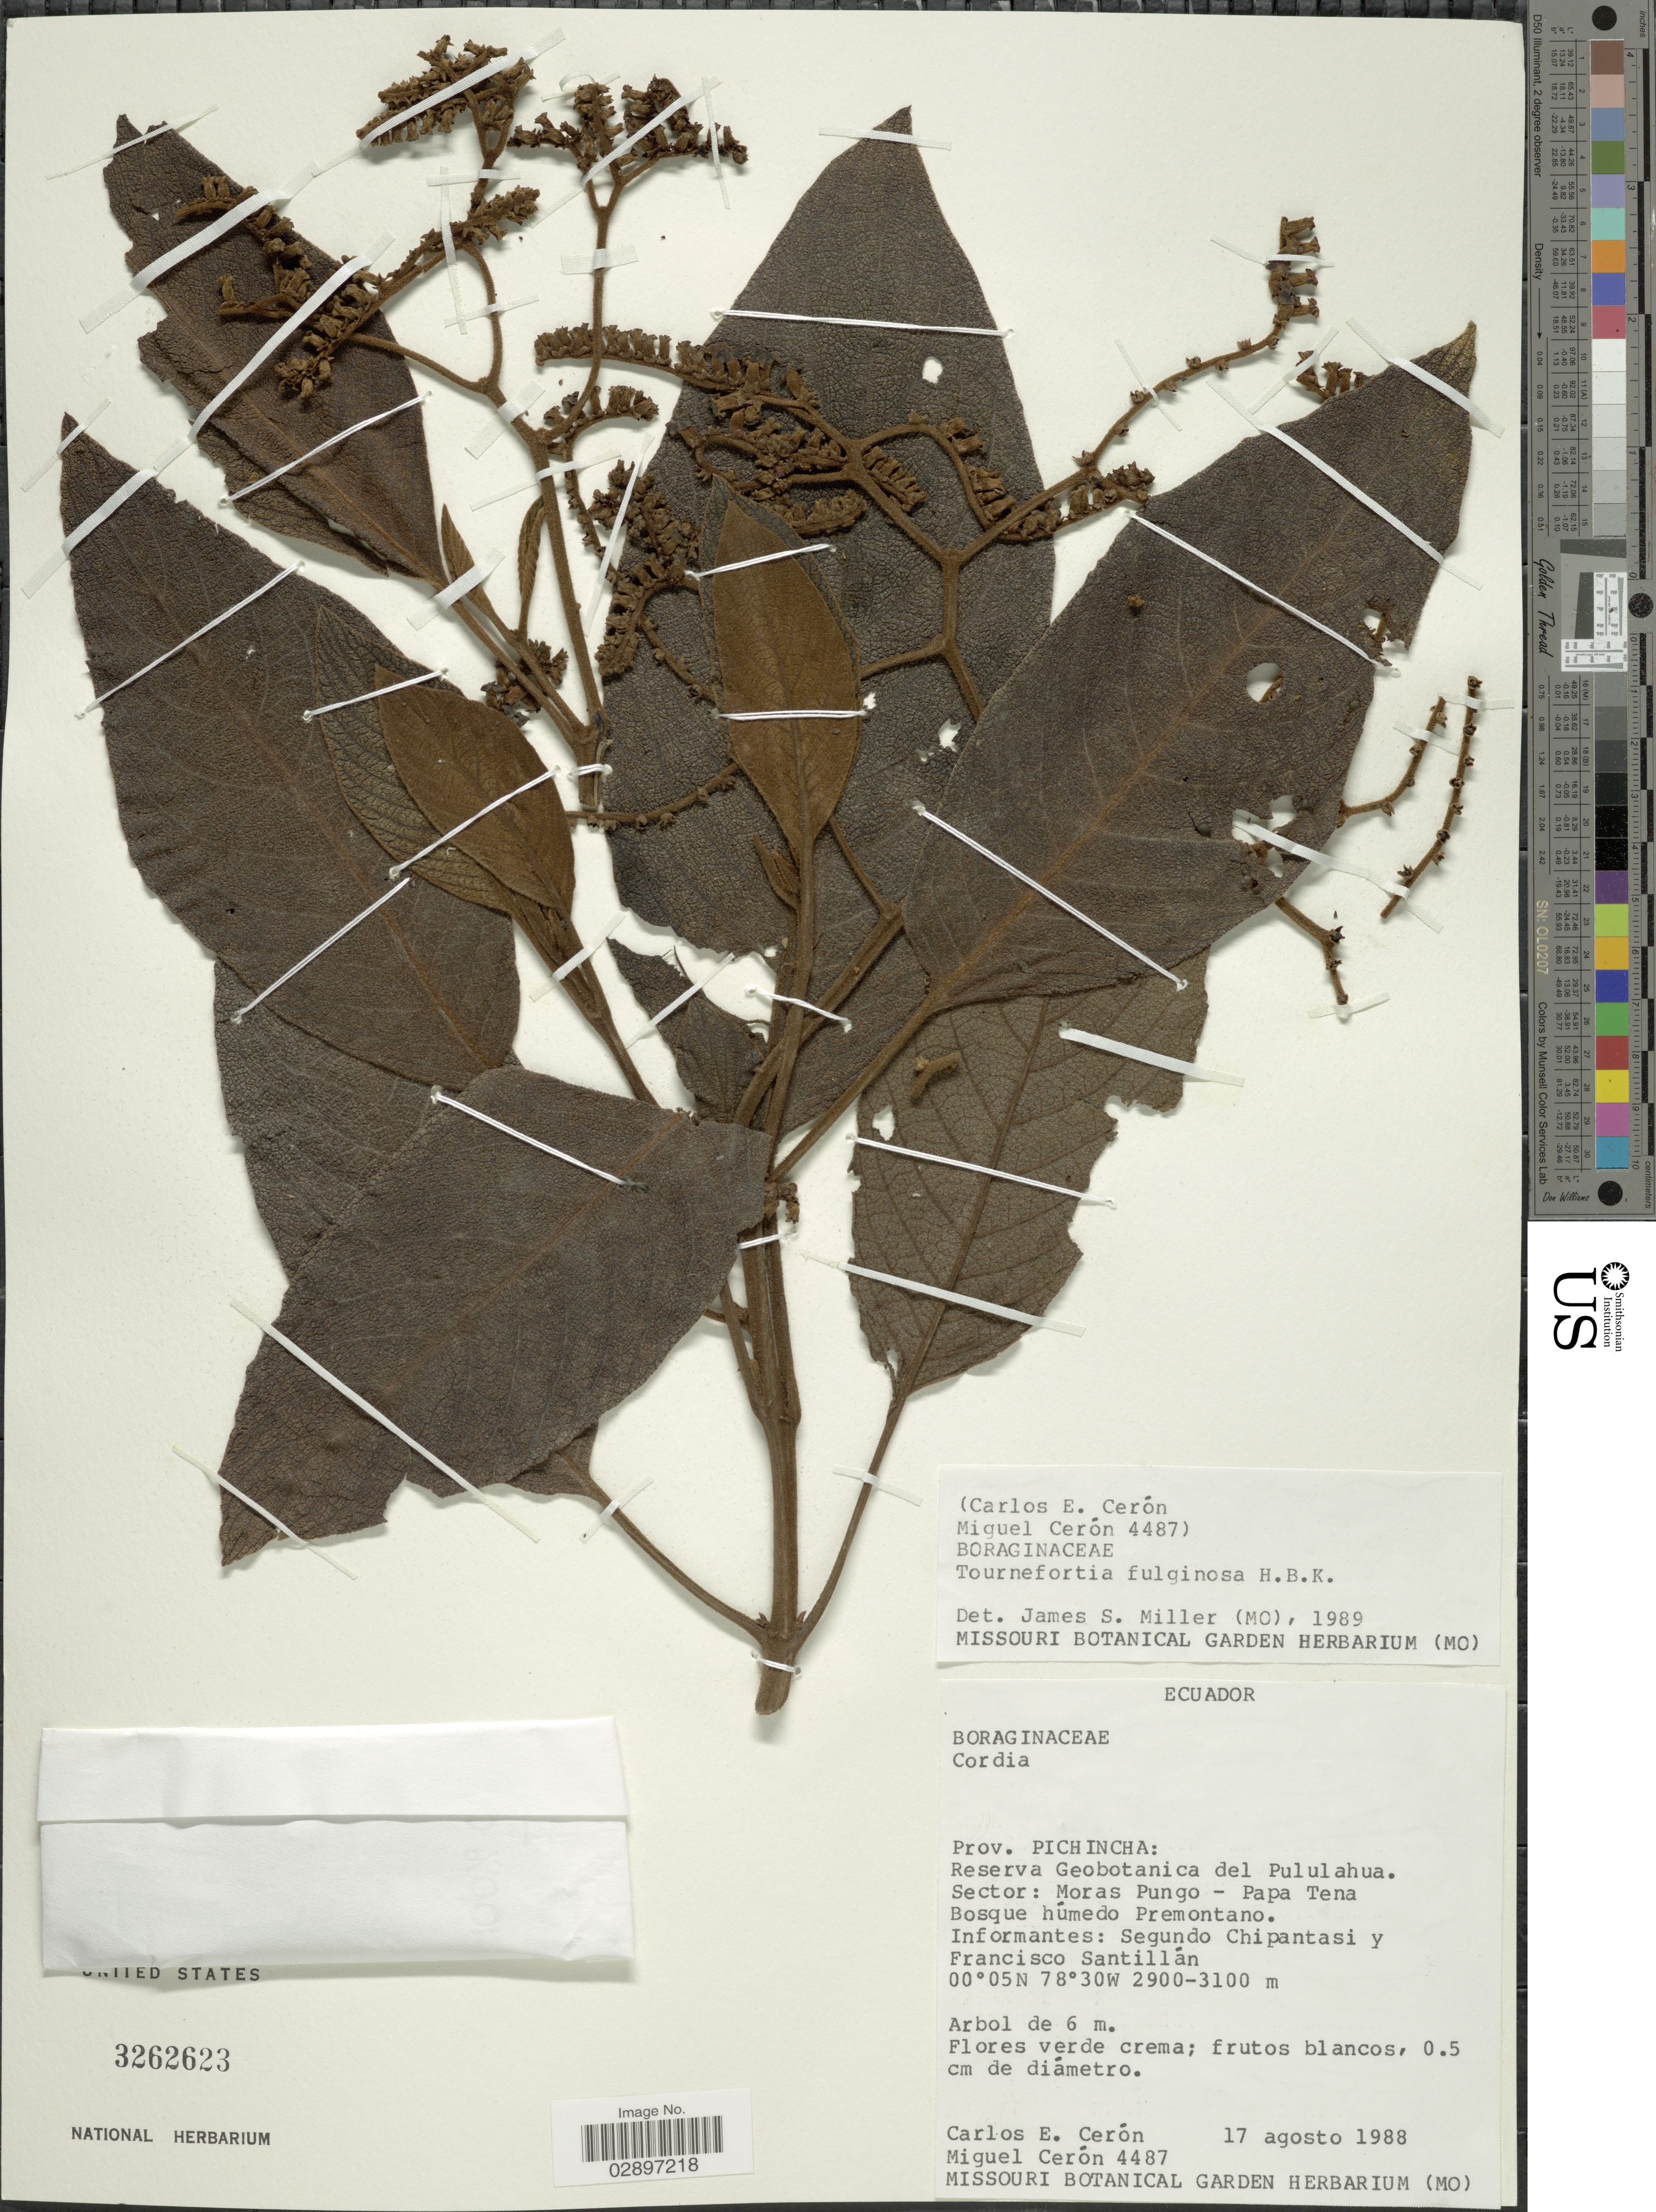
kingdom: Plantae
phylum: Tracheophyta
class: Magnoliopsida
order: Boraginales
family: Heliotropiaceae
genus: Tournefortia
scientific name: Tournefortia fuliginosa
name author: Kunth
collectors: C. E. Cerón M. & M. Ceron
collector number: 4487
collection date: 1988-08-17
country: Ecuador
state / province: Pichincha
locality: Reserva Geobotanica del Pululahua. Sector: Moras Pungo - Papa Tena. Bosque húmedo Premontano. Informantes: Segundo Chipantasi y Francisco Santillán.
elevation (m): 2900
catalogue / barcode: US 3262623